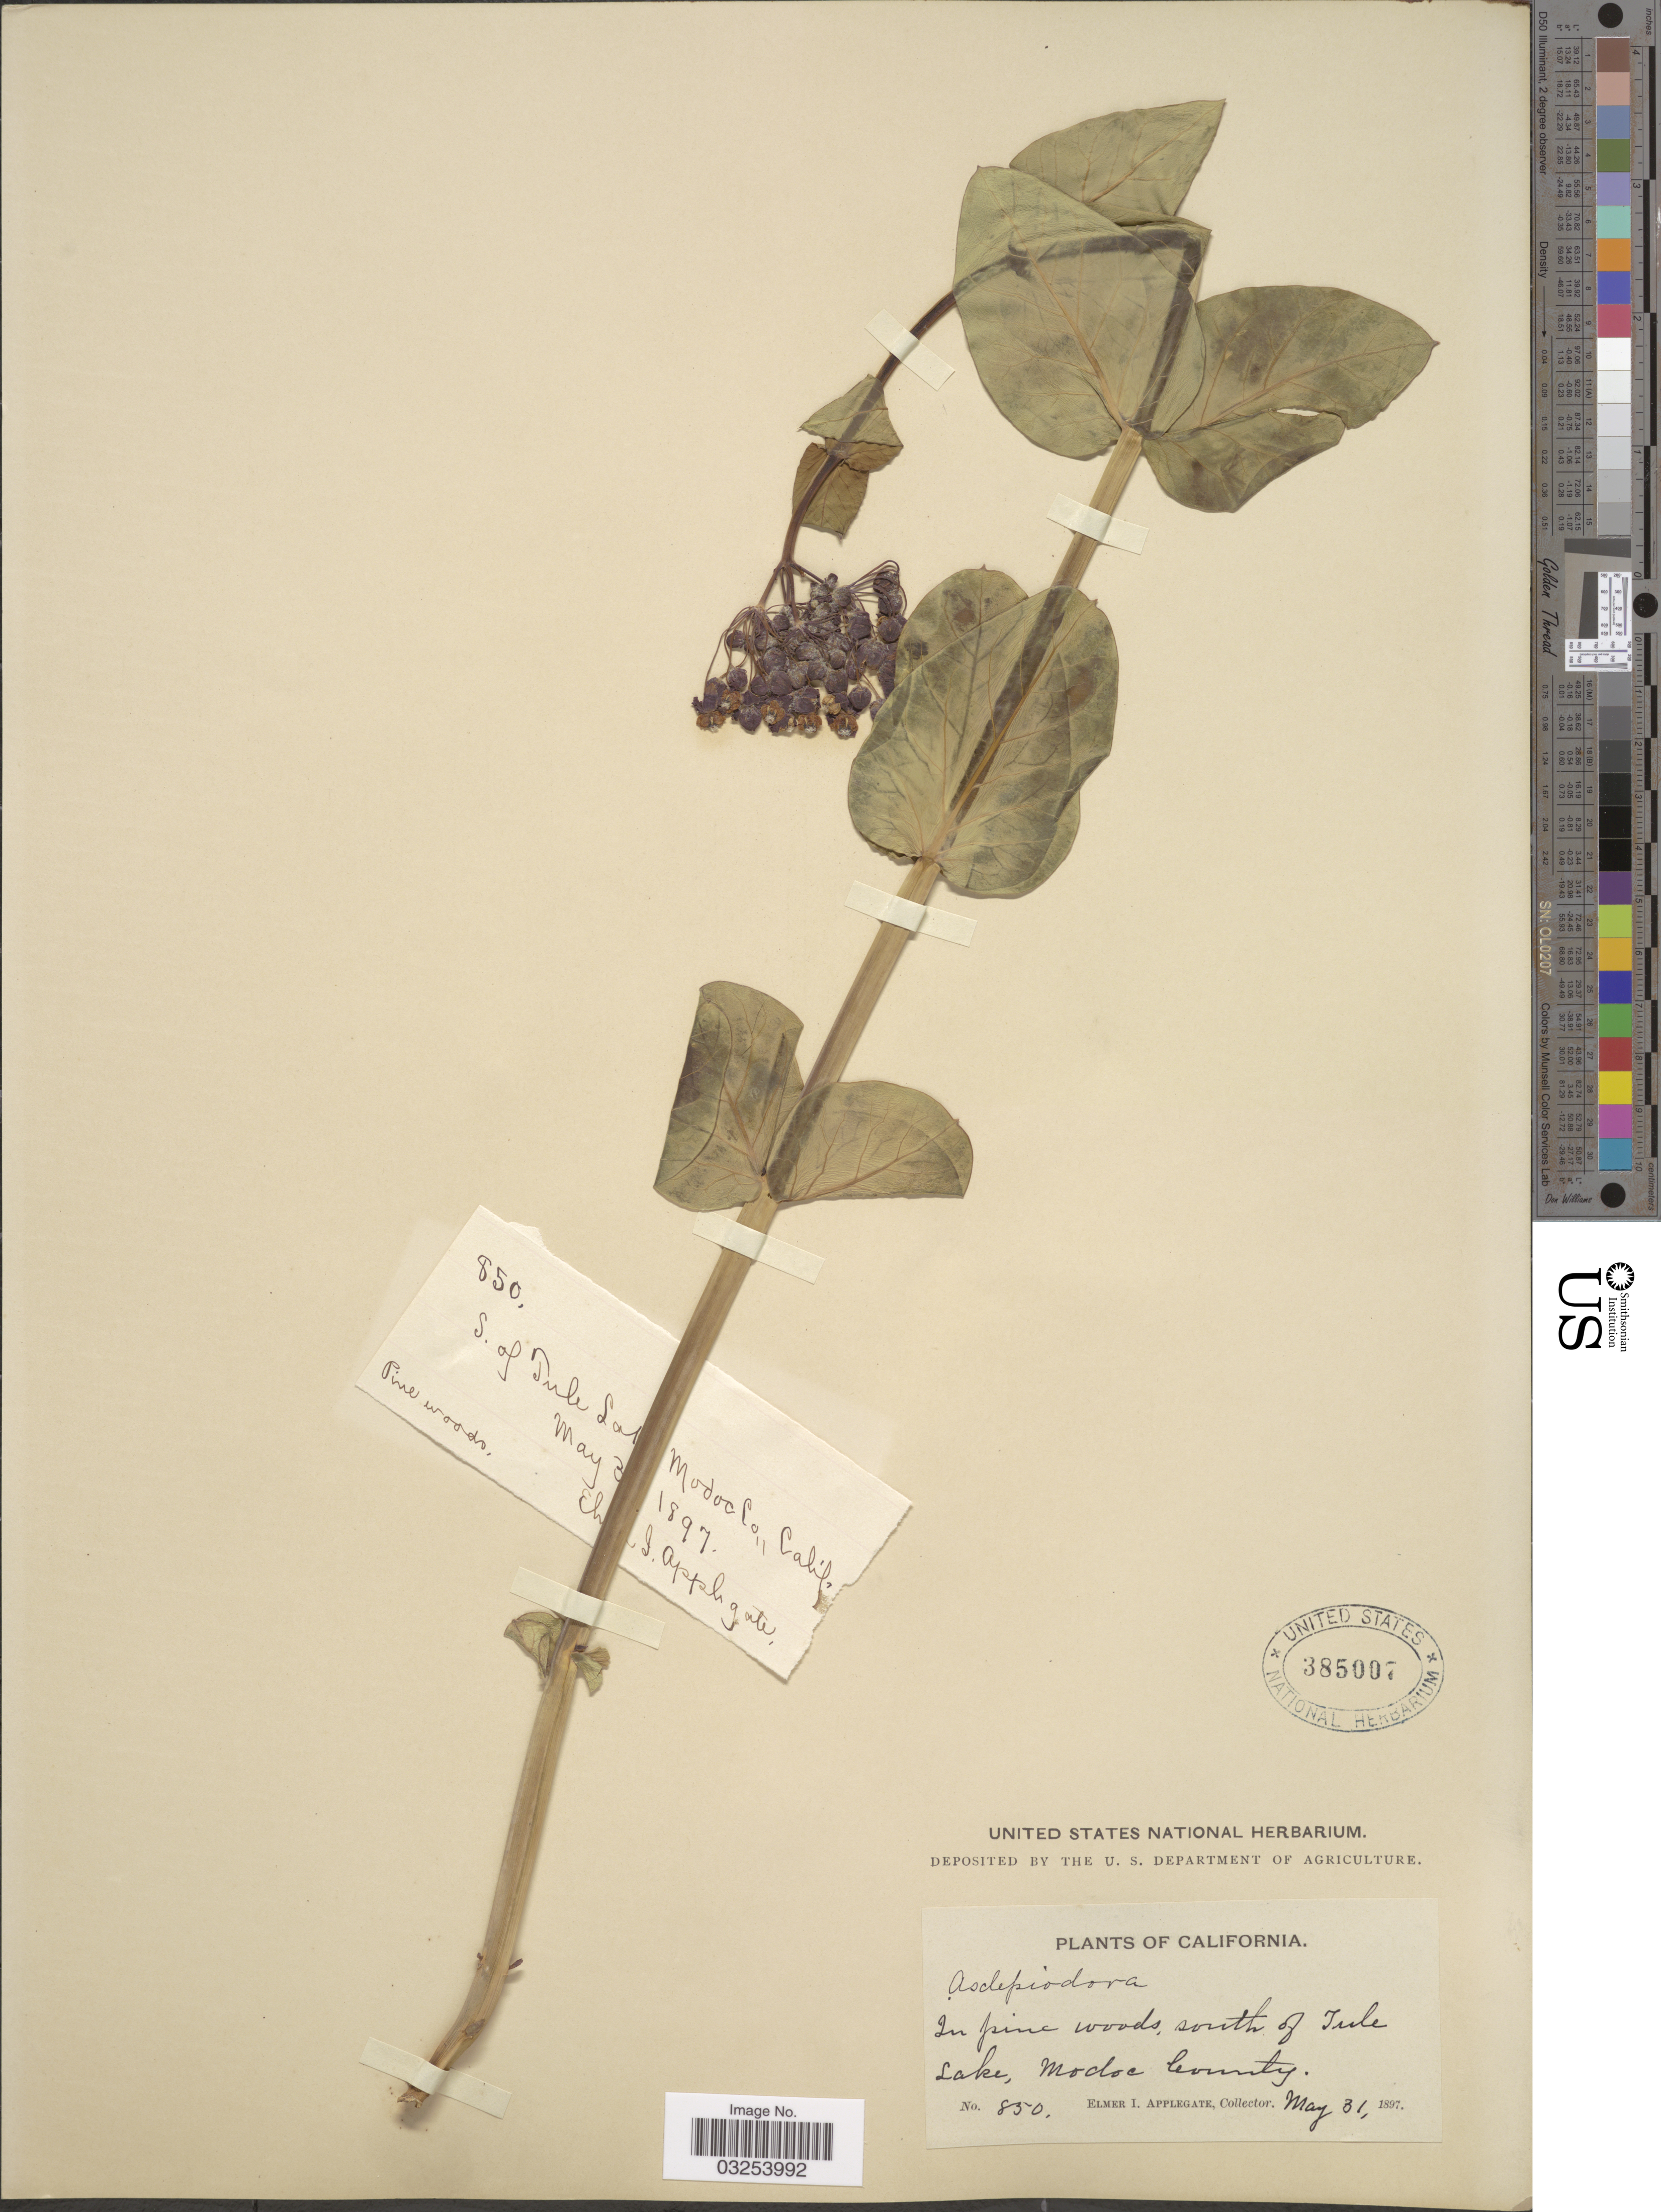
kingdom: Plantae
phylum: Tracheophyta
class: Magnoliopsida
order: Gentianales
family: Apocynaceae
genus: Asclepias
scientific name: Asclepias cordifolia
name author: (Benth.) Jeps.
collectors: E. I. Applegate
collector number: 850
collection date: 1897-05-31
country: United States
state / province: California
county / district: Modoc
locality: South of Tule Lake, Modoc County.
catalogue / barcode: US 385007